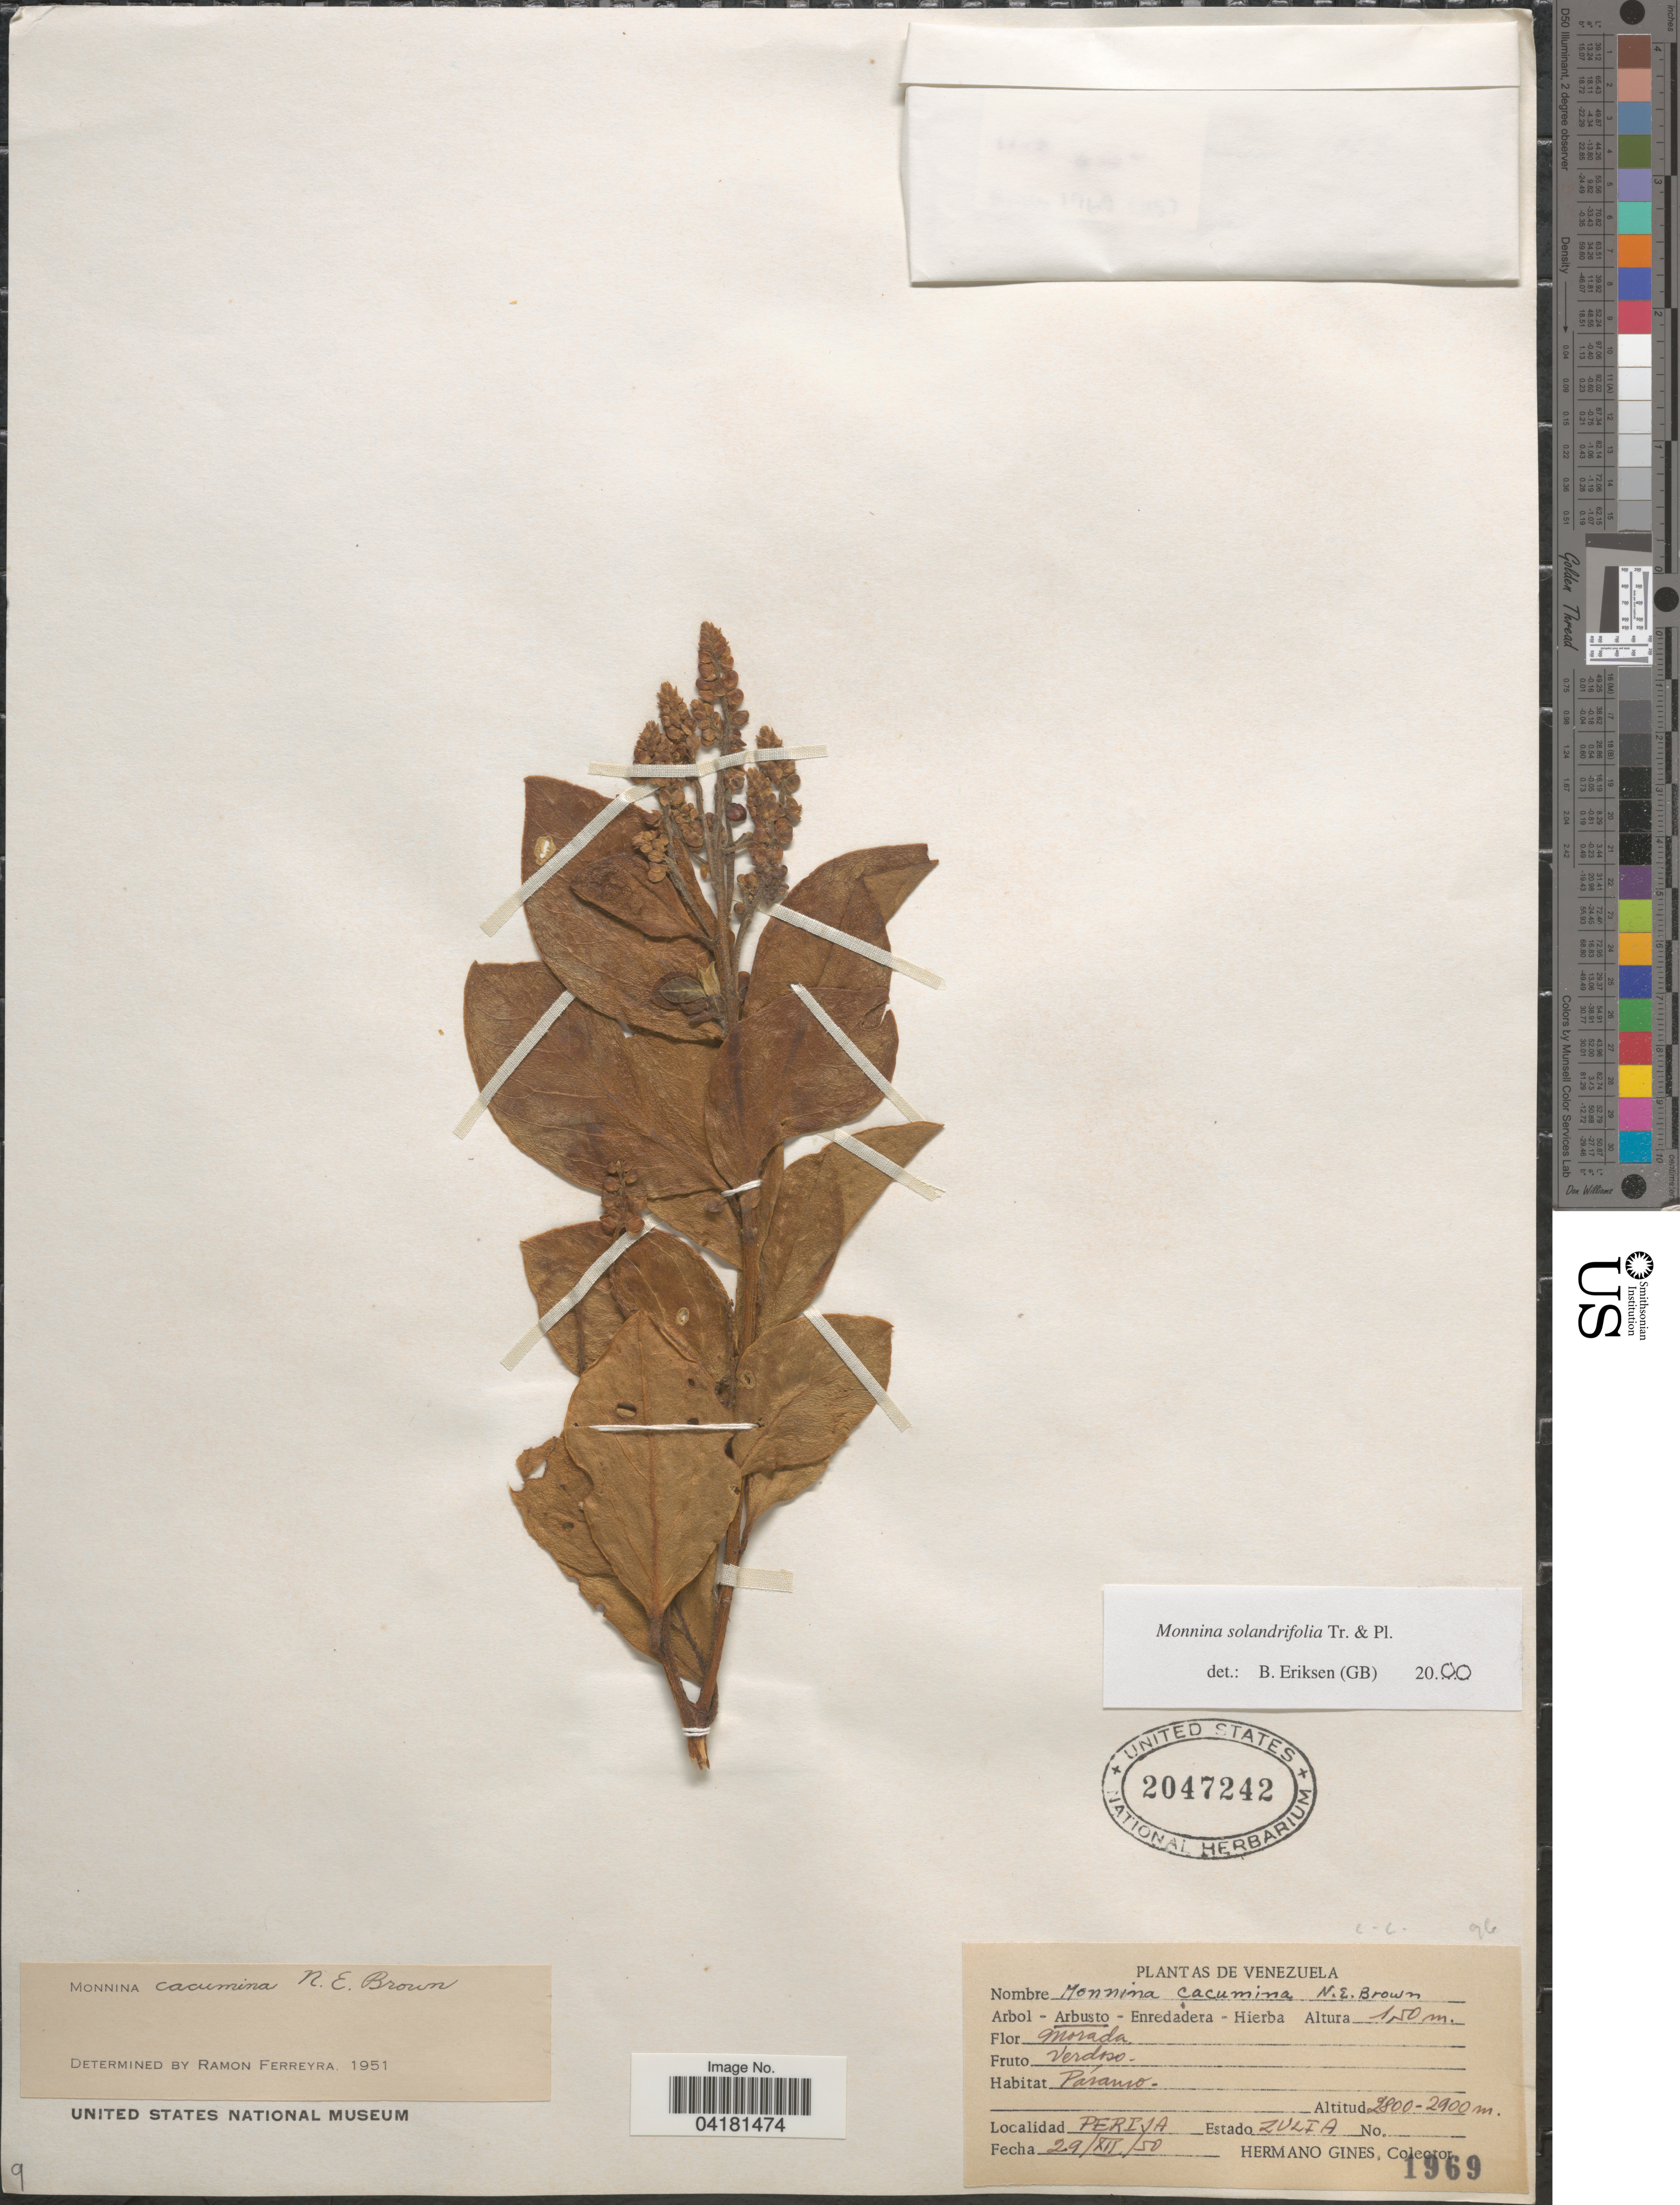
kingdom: Plantae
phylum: Tracheophyta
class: Magnoliopsida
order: Fabales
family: Polygalaceae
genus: Monnina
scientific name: Monnina solandraefolia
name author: Triana & Planch.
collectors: Bro. Gines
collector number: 1969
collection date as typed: Transcribed d/m/y: 29/12/50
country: Venezuela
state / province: Zulia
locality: Perija.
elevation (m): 2800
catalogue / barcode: US 2047242